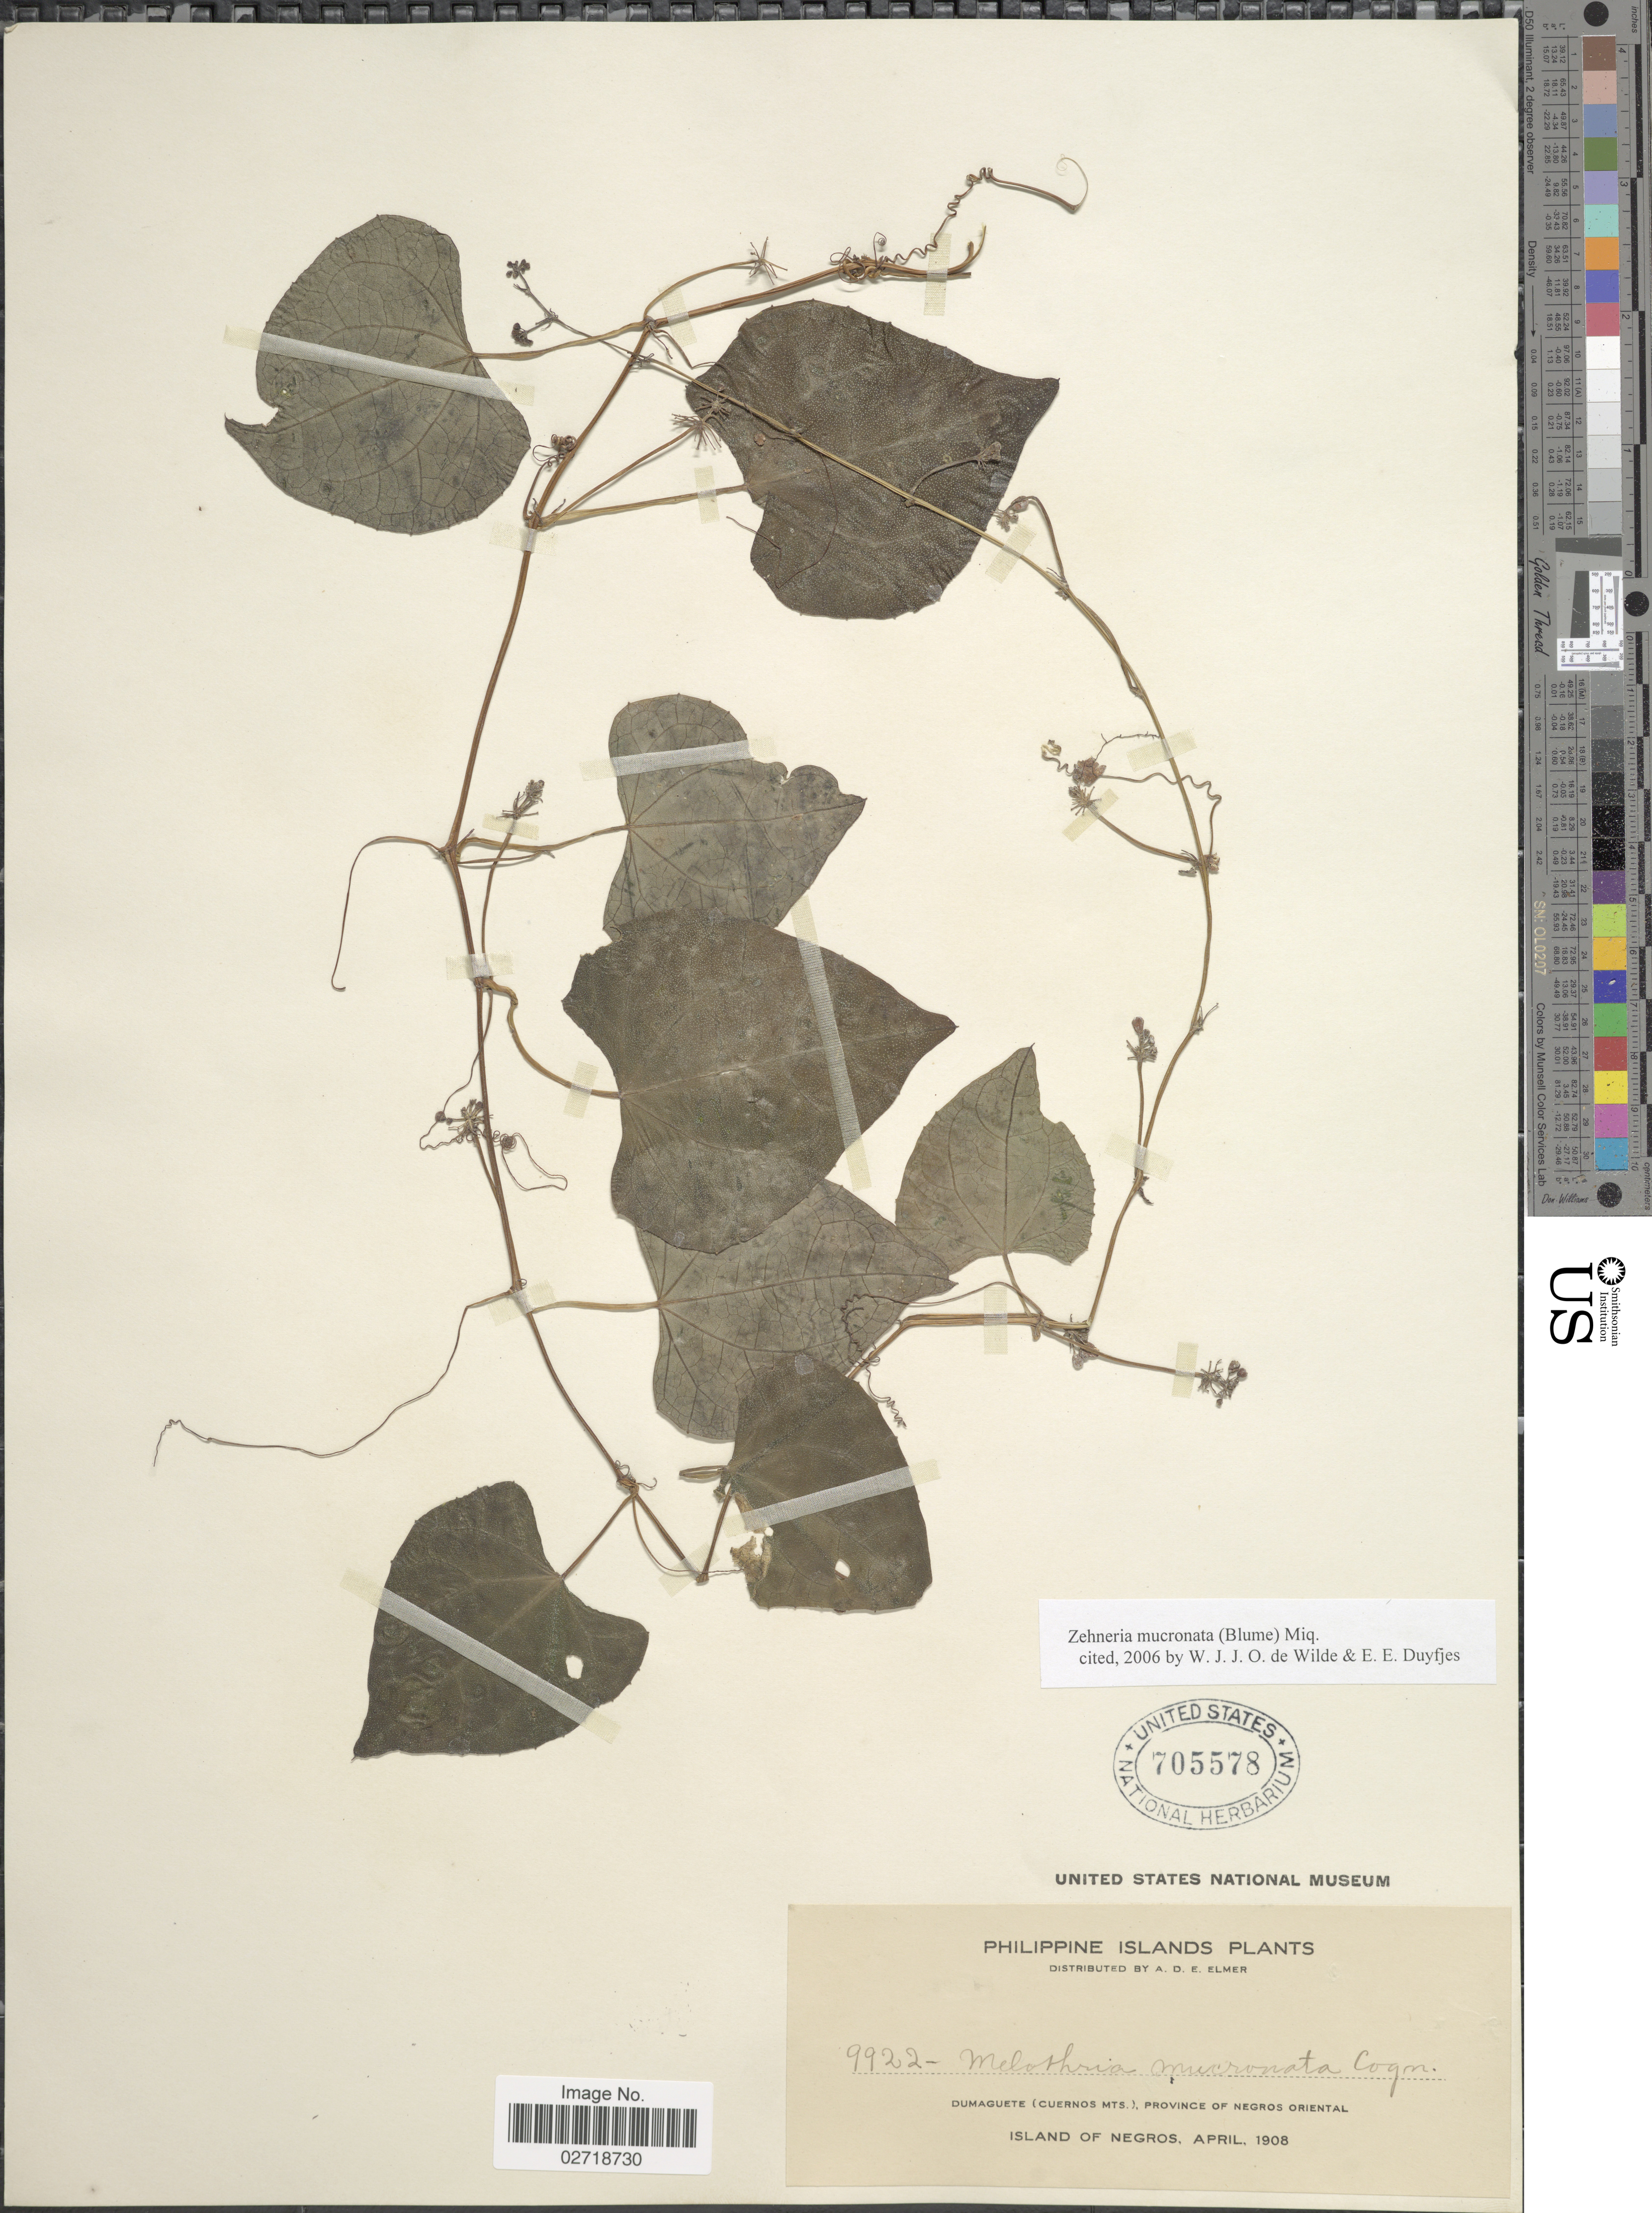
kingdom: Plantae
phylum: Tracheophyta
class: Magnoliopsida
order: Cucurbitales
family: Cucurbitaceae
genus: Zehneria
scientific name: Zehneria mucronata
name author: (Blume) Miq.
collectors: A. D. E. Elmer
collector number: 9922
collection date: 1908-04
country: Philippines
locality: Dumaguete (Cuernos Mts.), Province of Negros Oriental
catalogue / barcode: US 705578